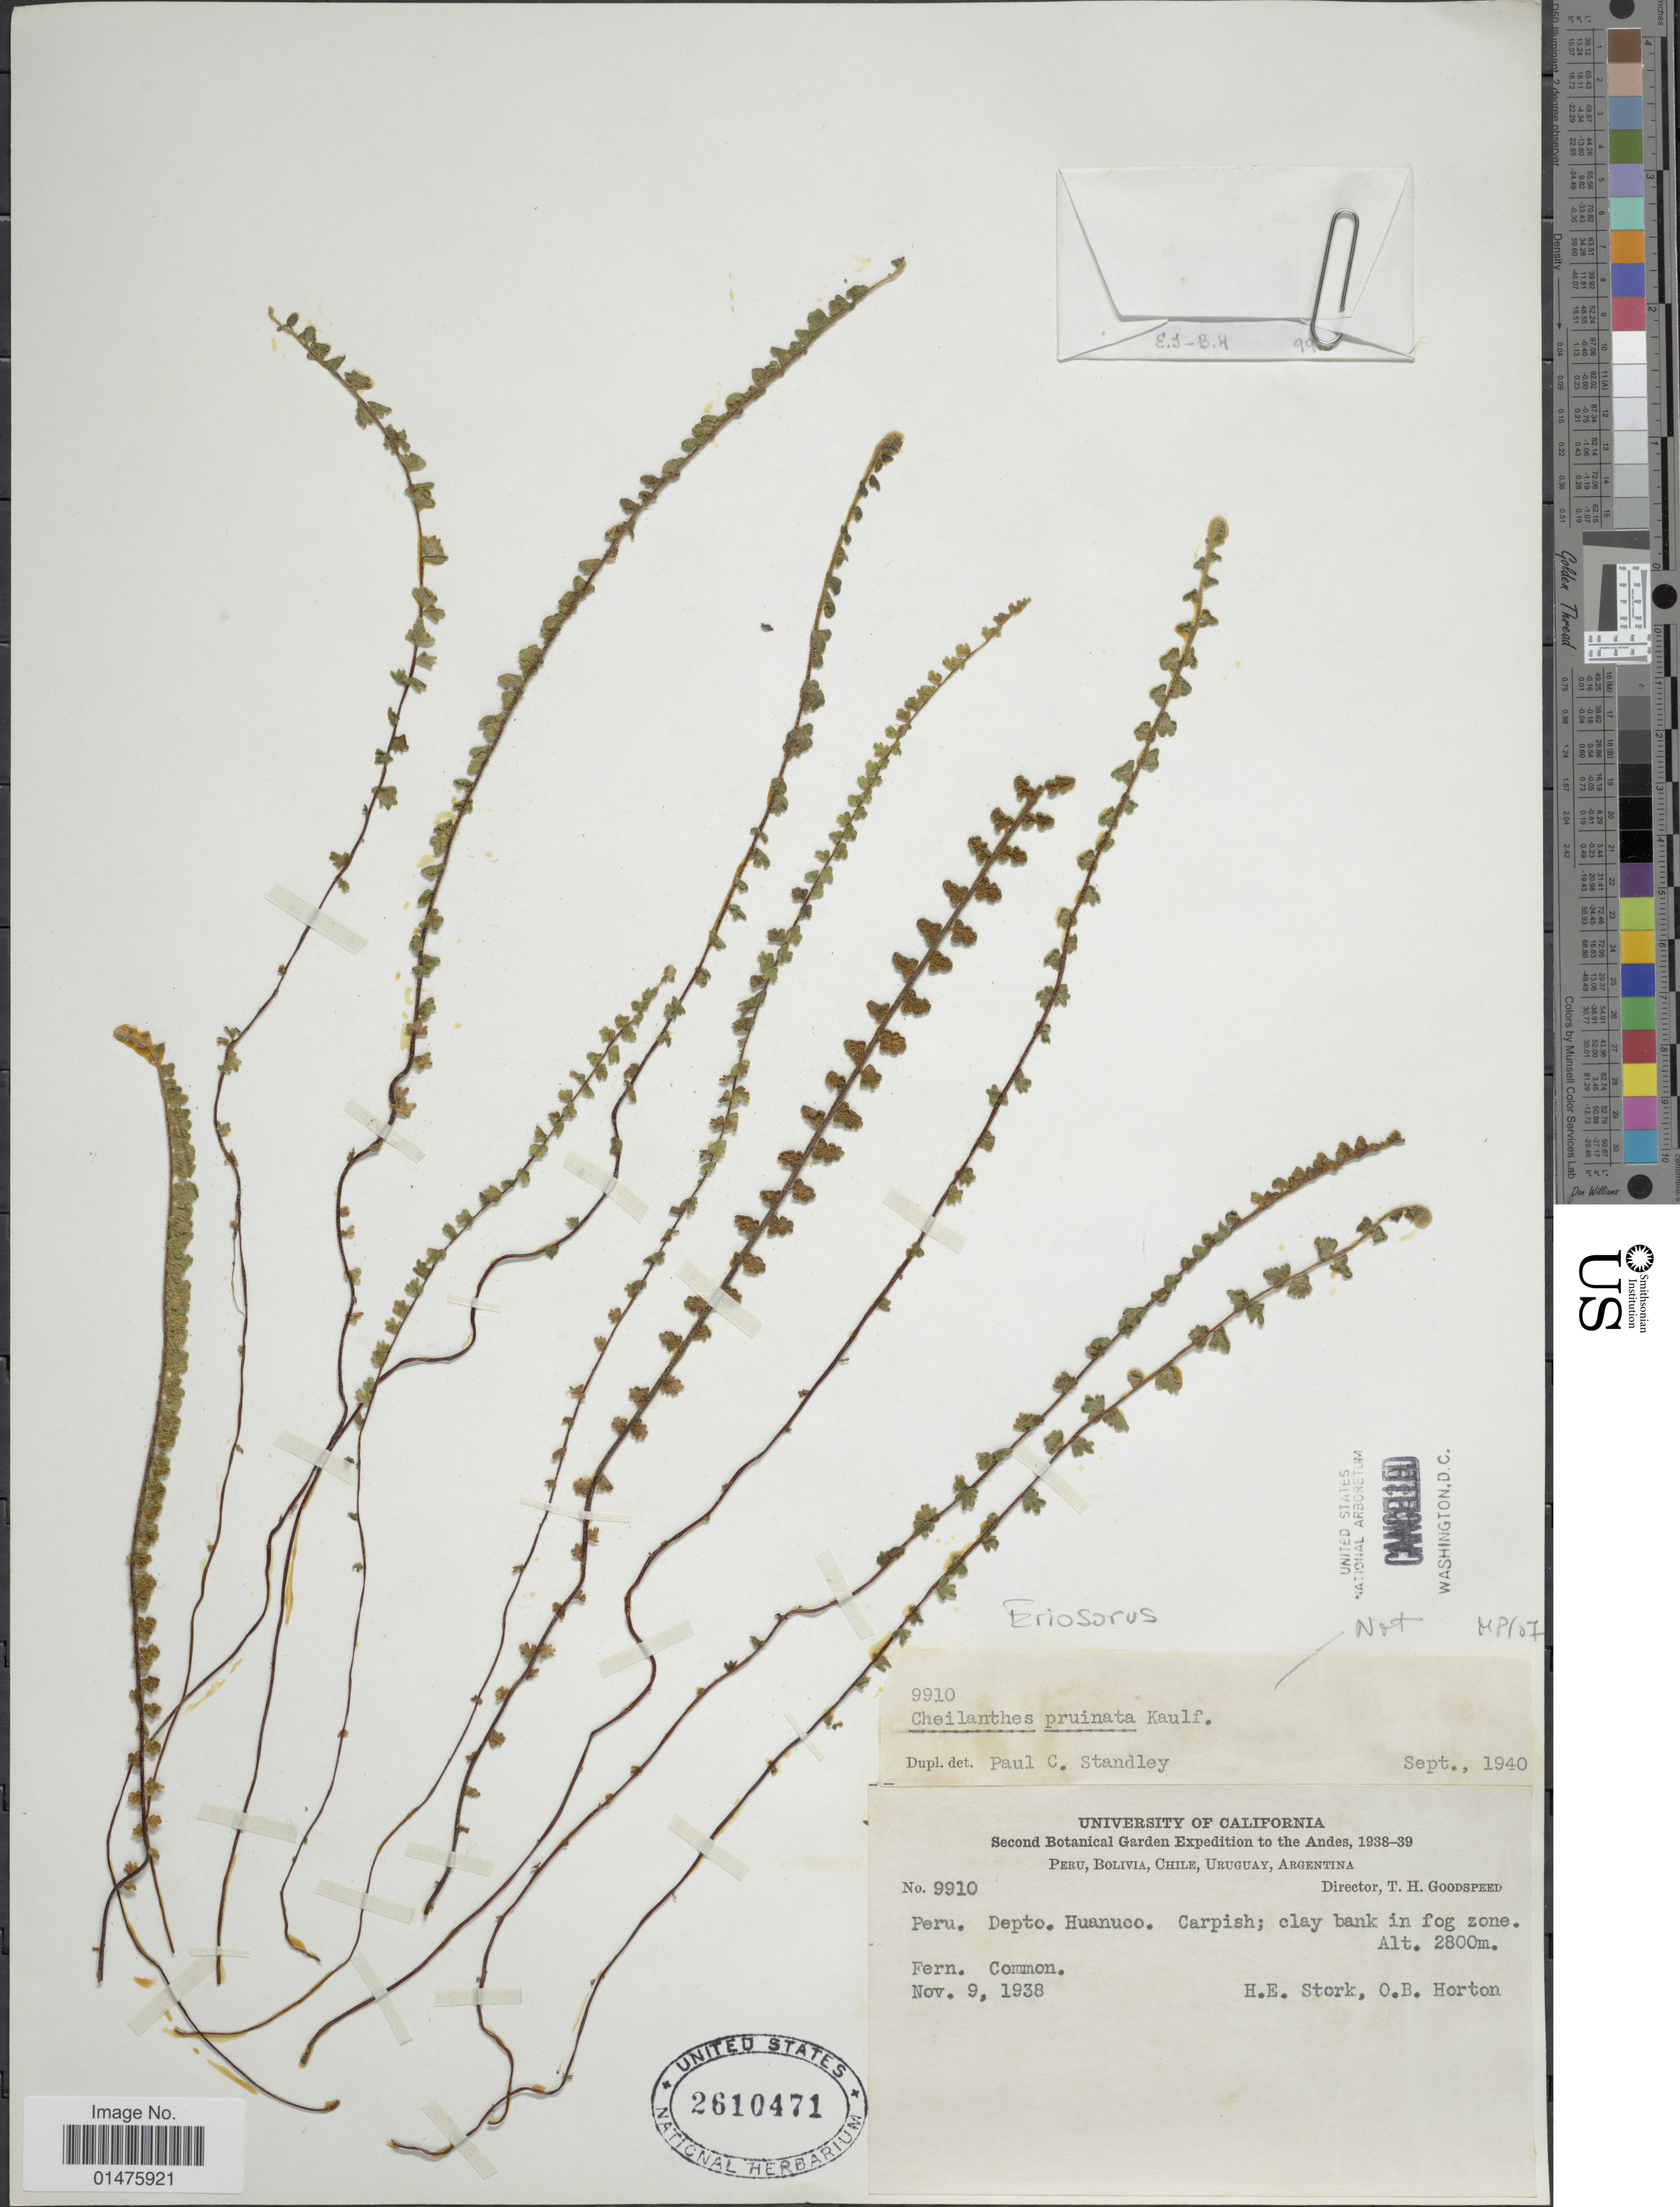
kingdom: Plantae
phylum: Tracheophyta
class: Polypodiopsida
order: Polypodiales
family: Pteridaceae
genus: Jamesonia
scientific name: Jamesonia cheilanthoides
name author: (Sw.) Christenh.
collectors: H. E. Stork & O. B. Horton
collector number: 9910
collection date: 1938-11-09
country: Peru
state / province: Huánuco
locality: Depto. Huanuco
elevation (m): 2800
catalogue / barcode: US 2610471